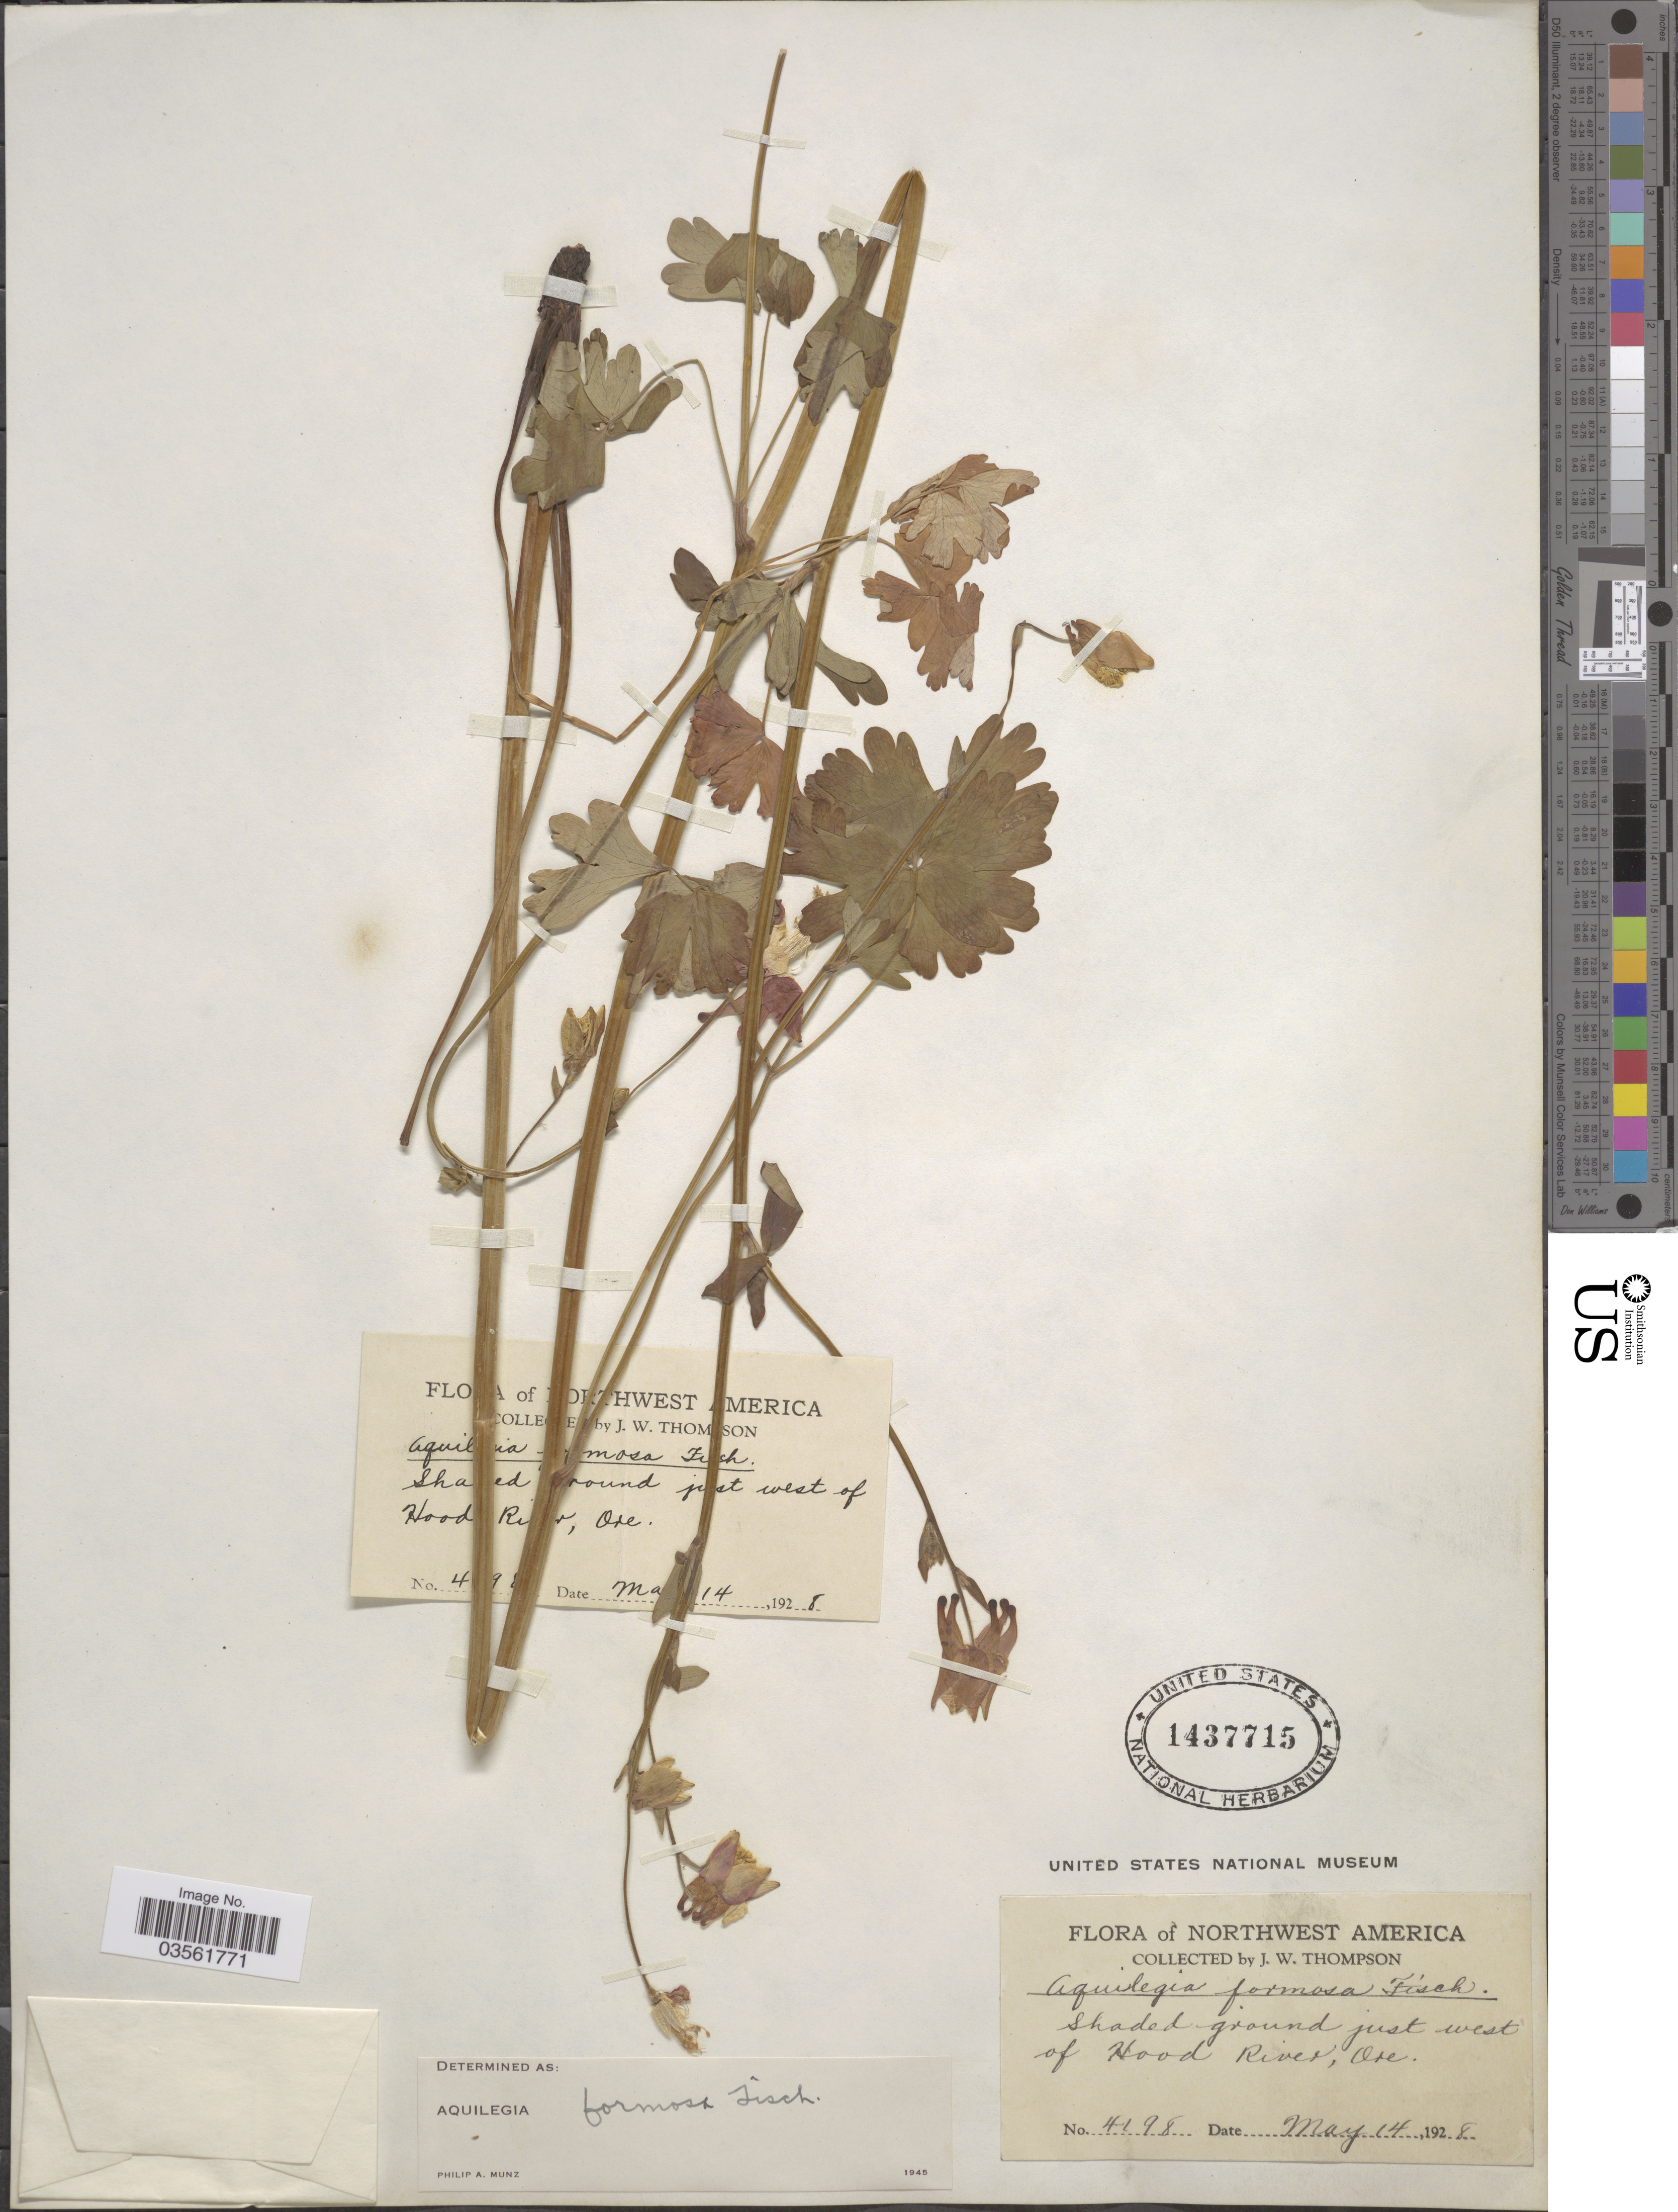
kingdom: Plantae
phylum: Tracheophyta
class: Magnoliopsida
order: Ranunculales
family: Ranunculaceae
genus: Aquilegia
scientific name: Aquilegia formosa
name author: Fisch. ex DC.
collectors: J. Thompson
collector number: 4198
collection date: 1928-05-14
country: United States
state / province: Oregon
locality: Northwest America. Just west of Hood River.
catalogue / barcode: US 1437715